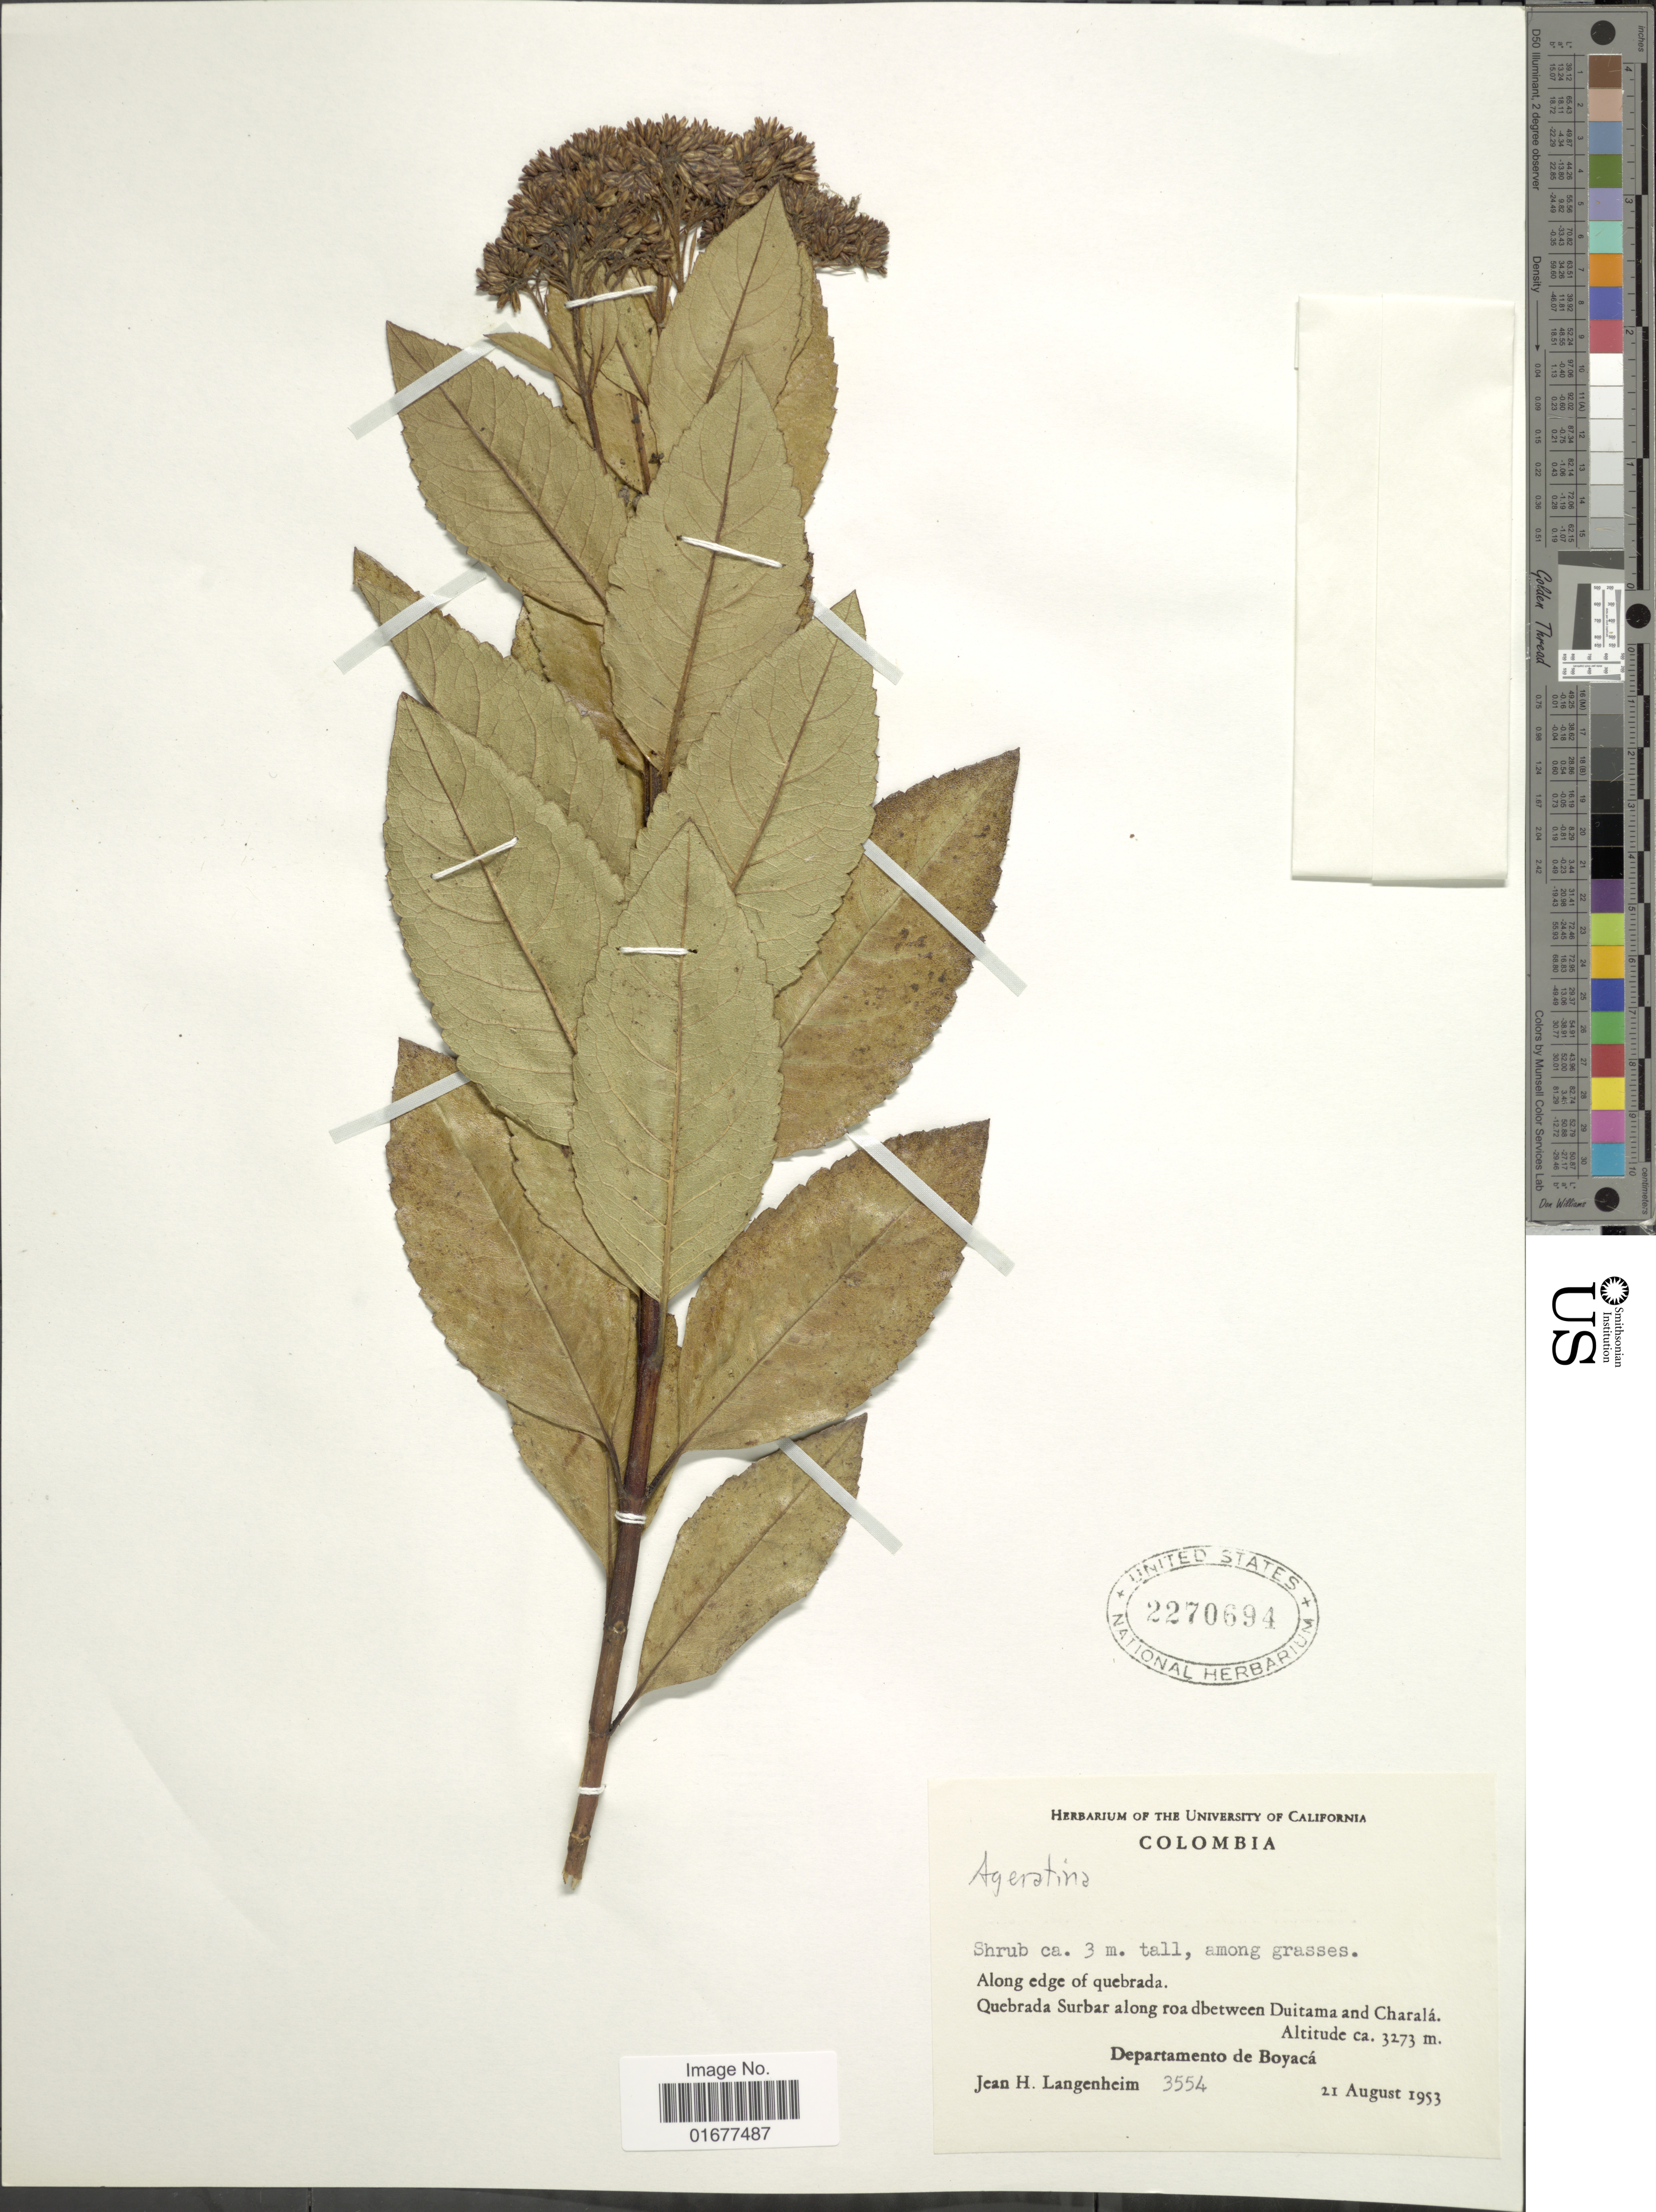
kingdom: Plantae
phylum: Tracheophyta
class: Magnoliopsida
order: Asterales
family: Asteraceae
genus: Ageratina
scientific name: Ageratina mutiscuensis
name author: (B.L. Rob.) R.M. King & H. Rob.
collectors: J. H. Langenheim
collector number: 3554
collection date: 1953-08-21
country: Colombia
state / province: Boyacá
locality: Along edge of quebrada, Quebrada Surbar along road between Duitama and Charala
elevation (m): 3273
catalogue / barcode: US 2270694